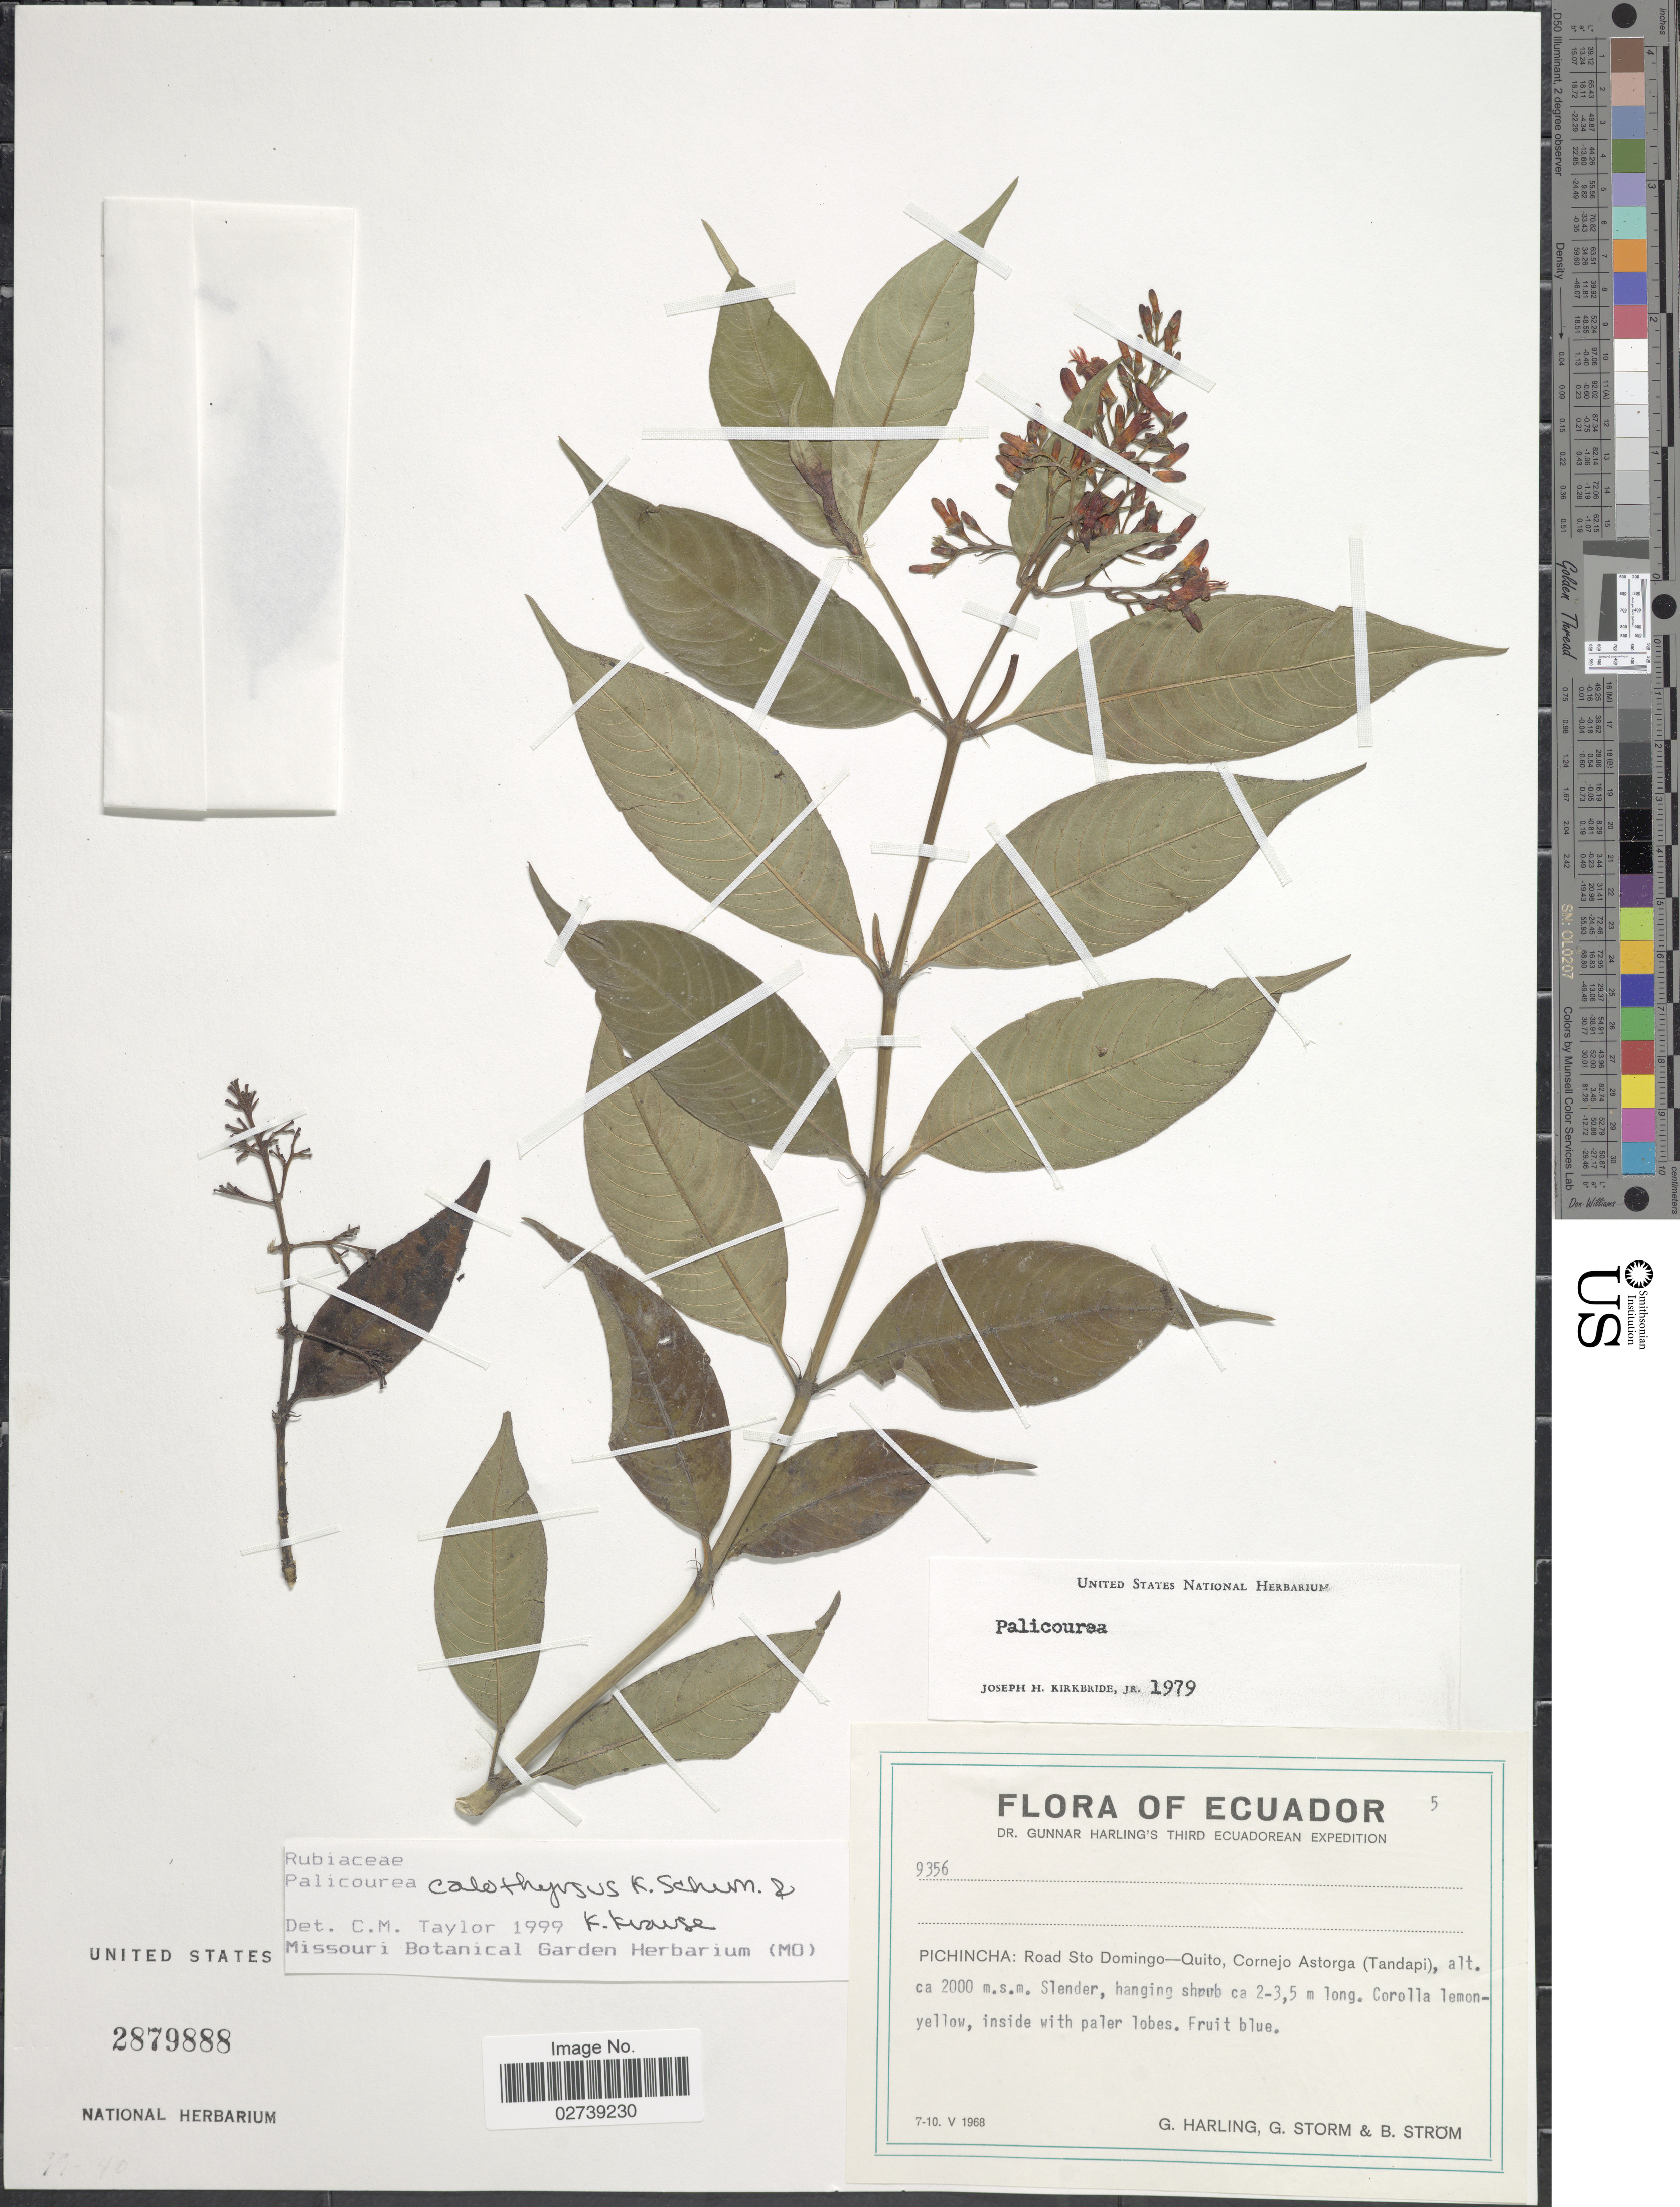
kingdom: Plantae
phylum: Tracheophyta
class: Magnoliopsida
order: Gentianales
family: Rubiaceae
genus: Palicourea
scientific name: Palicourea calothyrsus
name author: K. Schum. & K. Krause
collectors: G. Harling, G. Storm & B. Ström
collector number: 9356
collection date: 1968-05-07/1968-05-10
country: Ecuador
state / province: Pichincha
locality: Road Sto Domingo-Quito, Cornejo Astorga (Tandapi).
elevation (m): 2000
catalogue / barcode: US 2879888